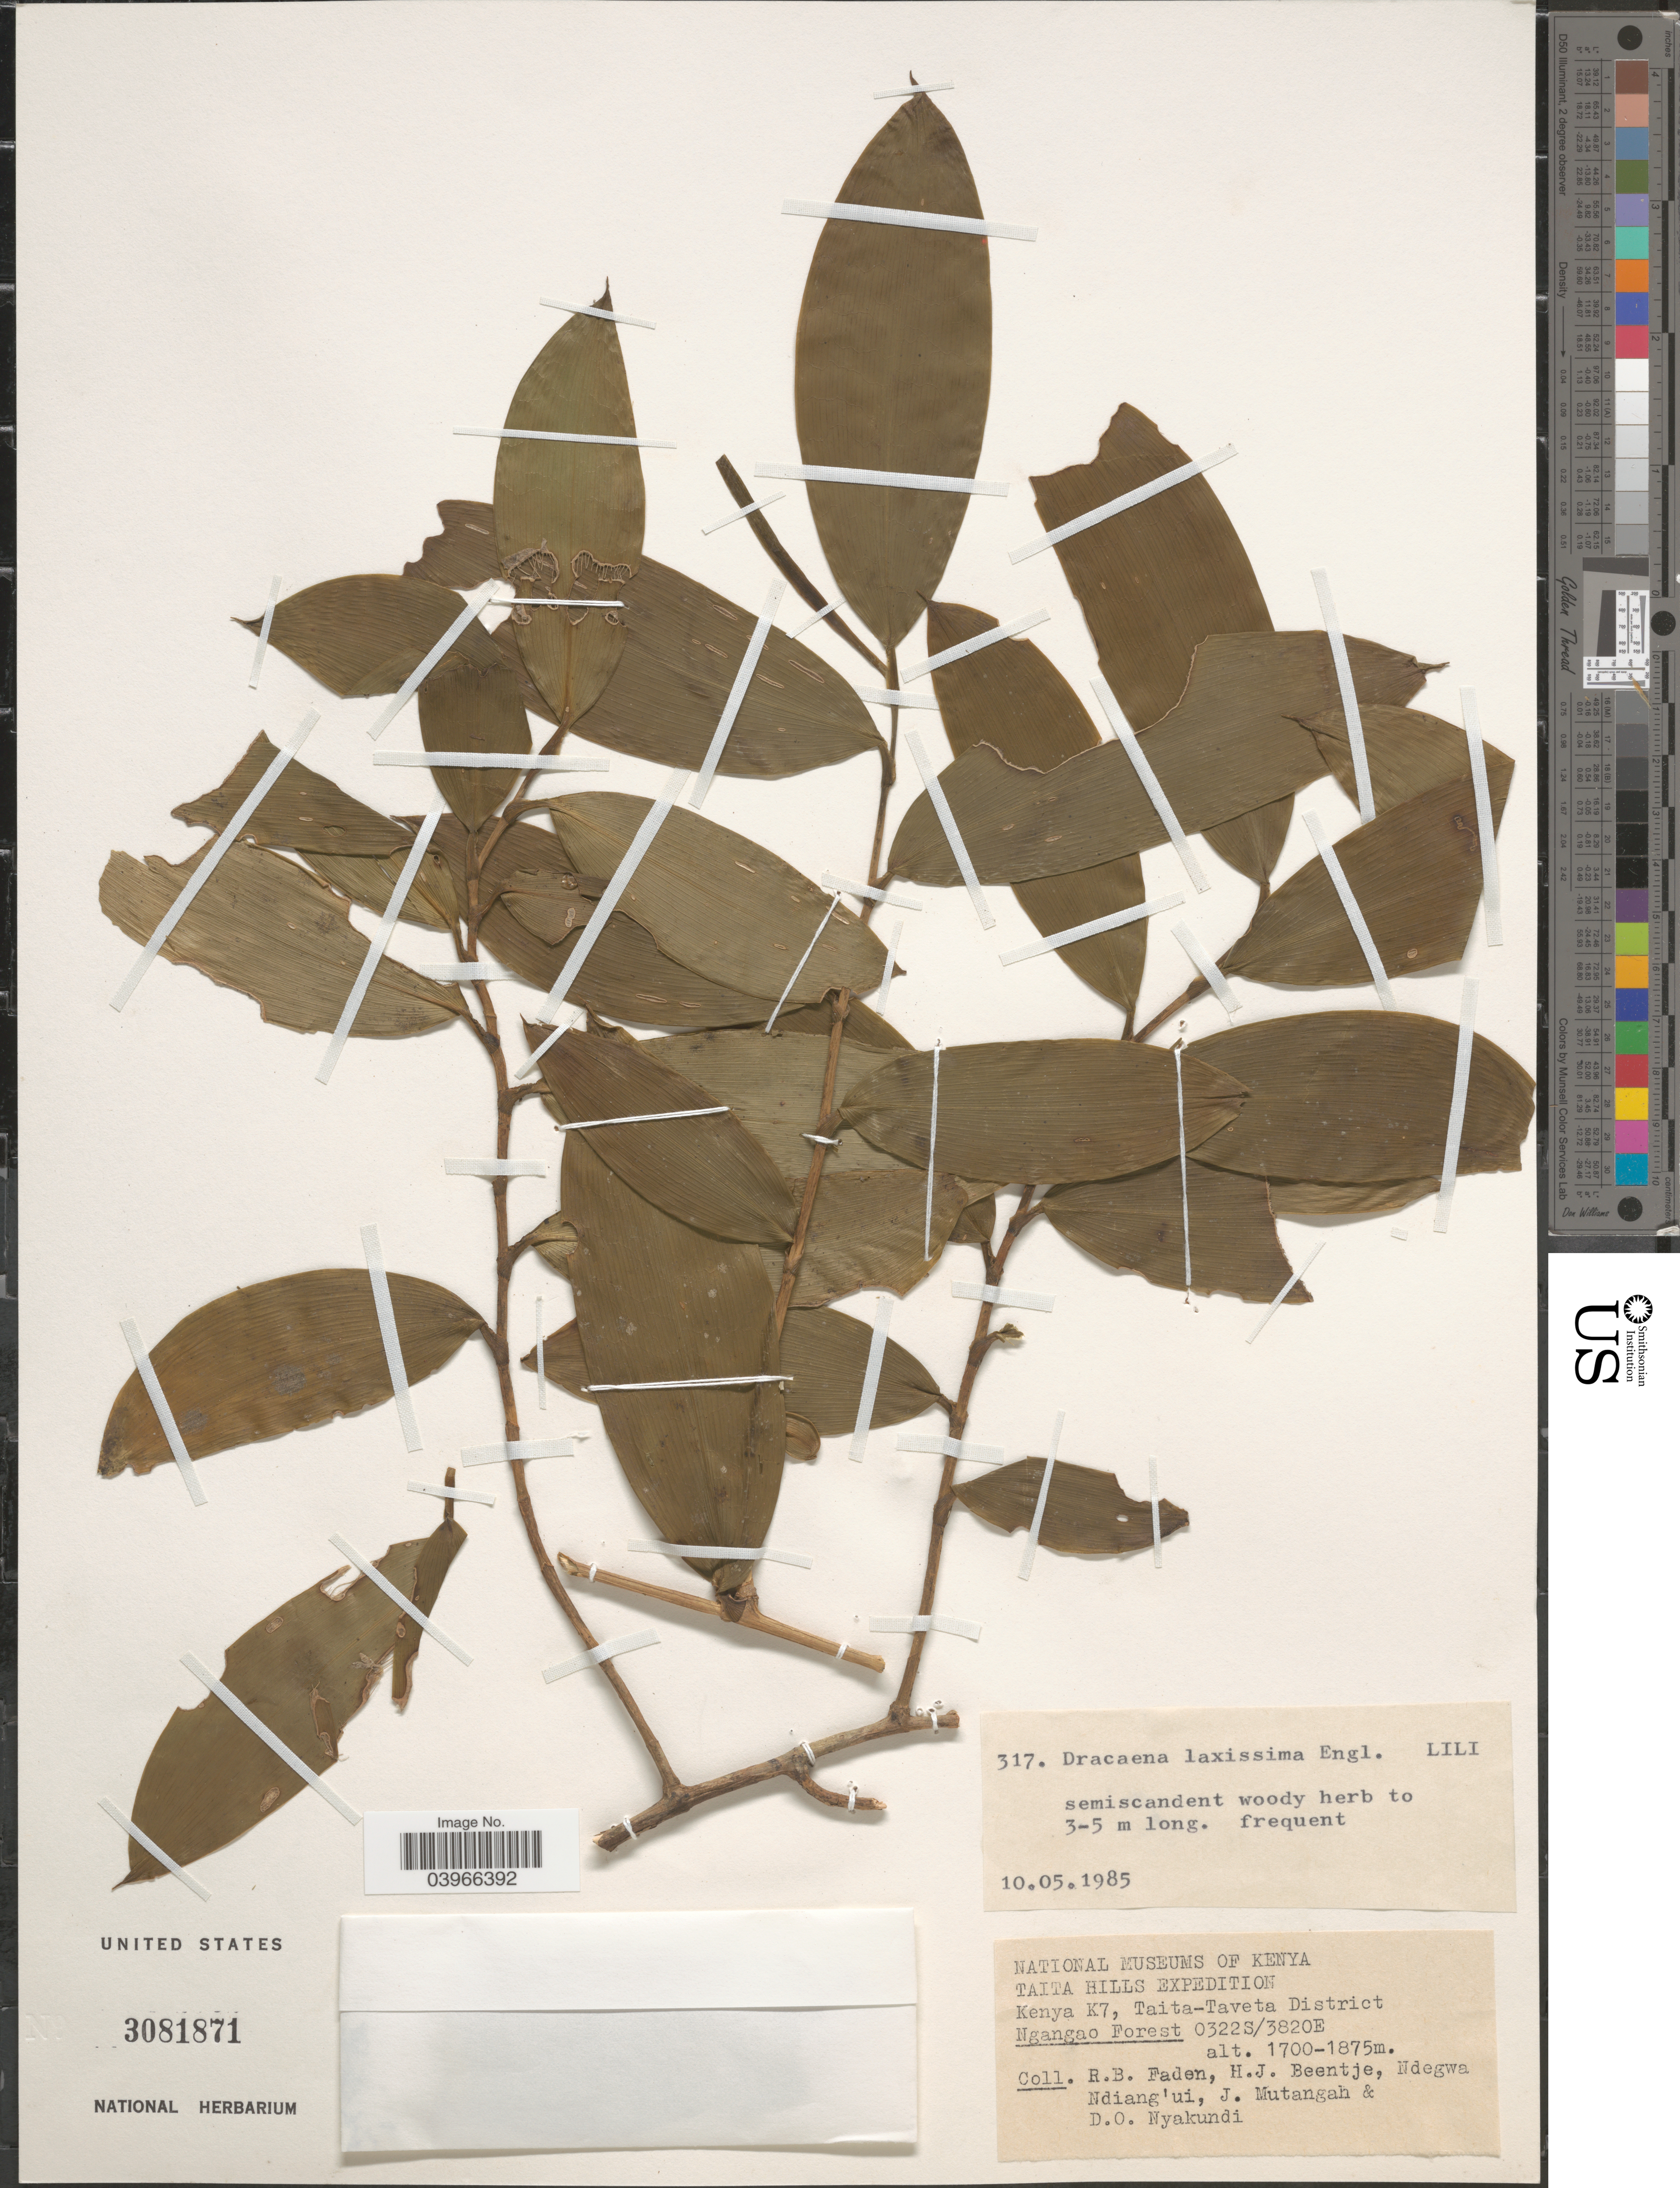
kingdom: Plantae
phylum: Tracheophyta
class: Liliopsida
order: Asparagales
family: Asparagaceae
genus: Dracaena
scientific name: Dracaena laxissima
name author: Engl.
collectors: R. B. Faden, H. J. Beentje, Ndegwa Ndiang'ui, J. Mutangah & D. Nyakundi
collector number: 317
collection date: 1985-05-10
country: Kenya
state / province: Taita Taveta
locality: Taita Hills. Kenya K7, Taita-Taveta District Ngangao Forest.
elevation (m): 1700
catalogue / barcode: US 3081871